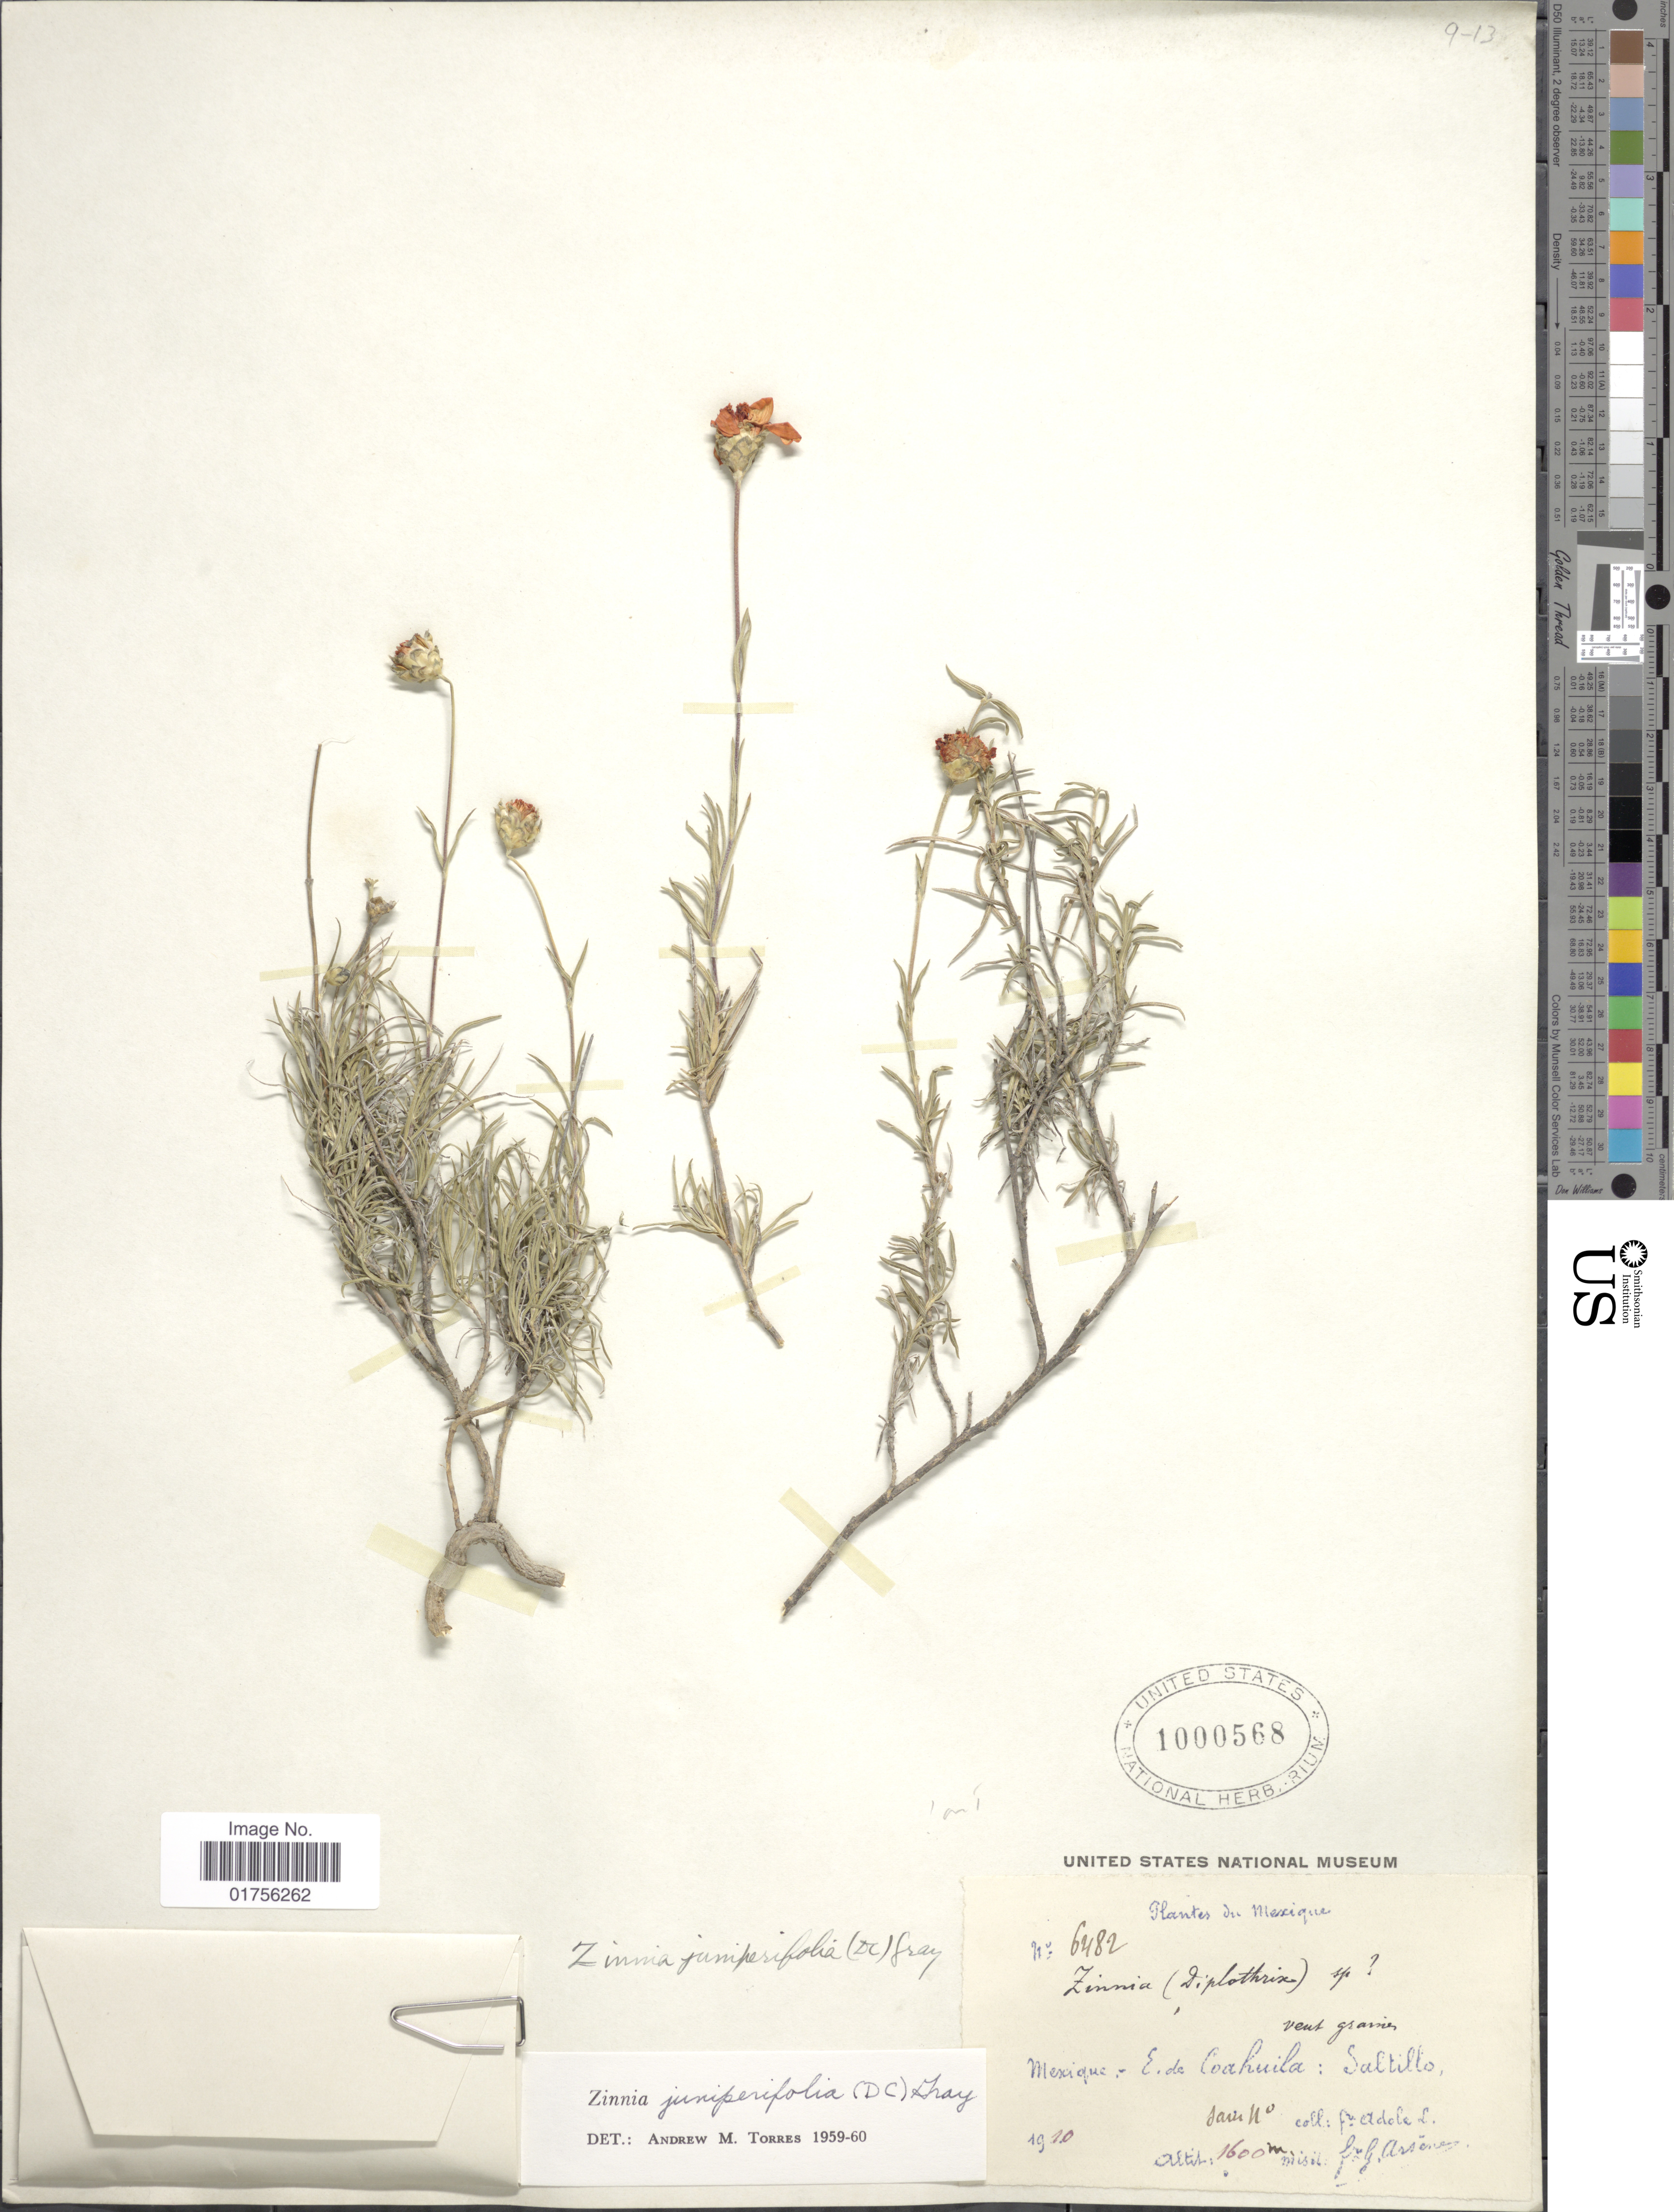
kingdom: Plantae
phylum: Tracheophyta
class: Magnoliopsida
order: Asterales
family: Asteraceae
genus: Zinnia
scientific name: Zinnia juniperifolia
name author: (DC.) A. Gray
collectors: Bro. Adole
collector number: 6482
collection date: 1910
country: Mexico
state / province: Coahuila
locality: Mexique, E. de Coahuila, Saltillo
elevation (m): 1600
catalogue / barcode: US 1000568